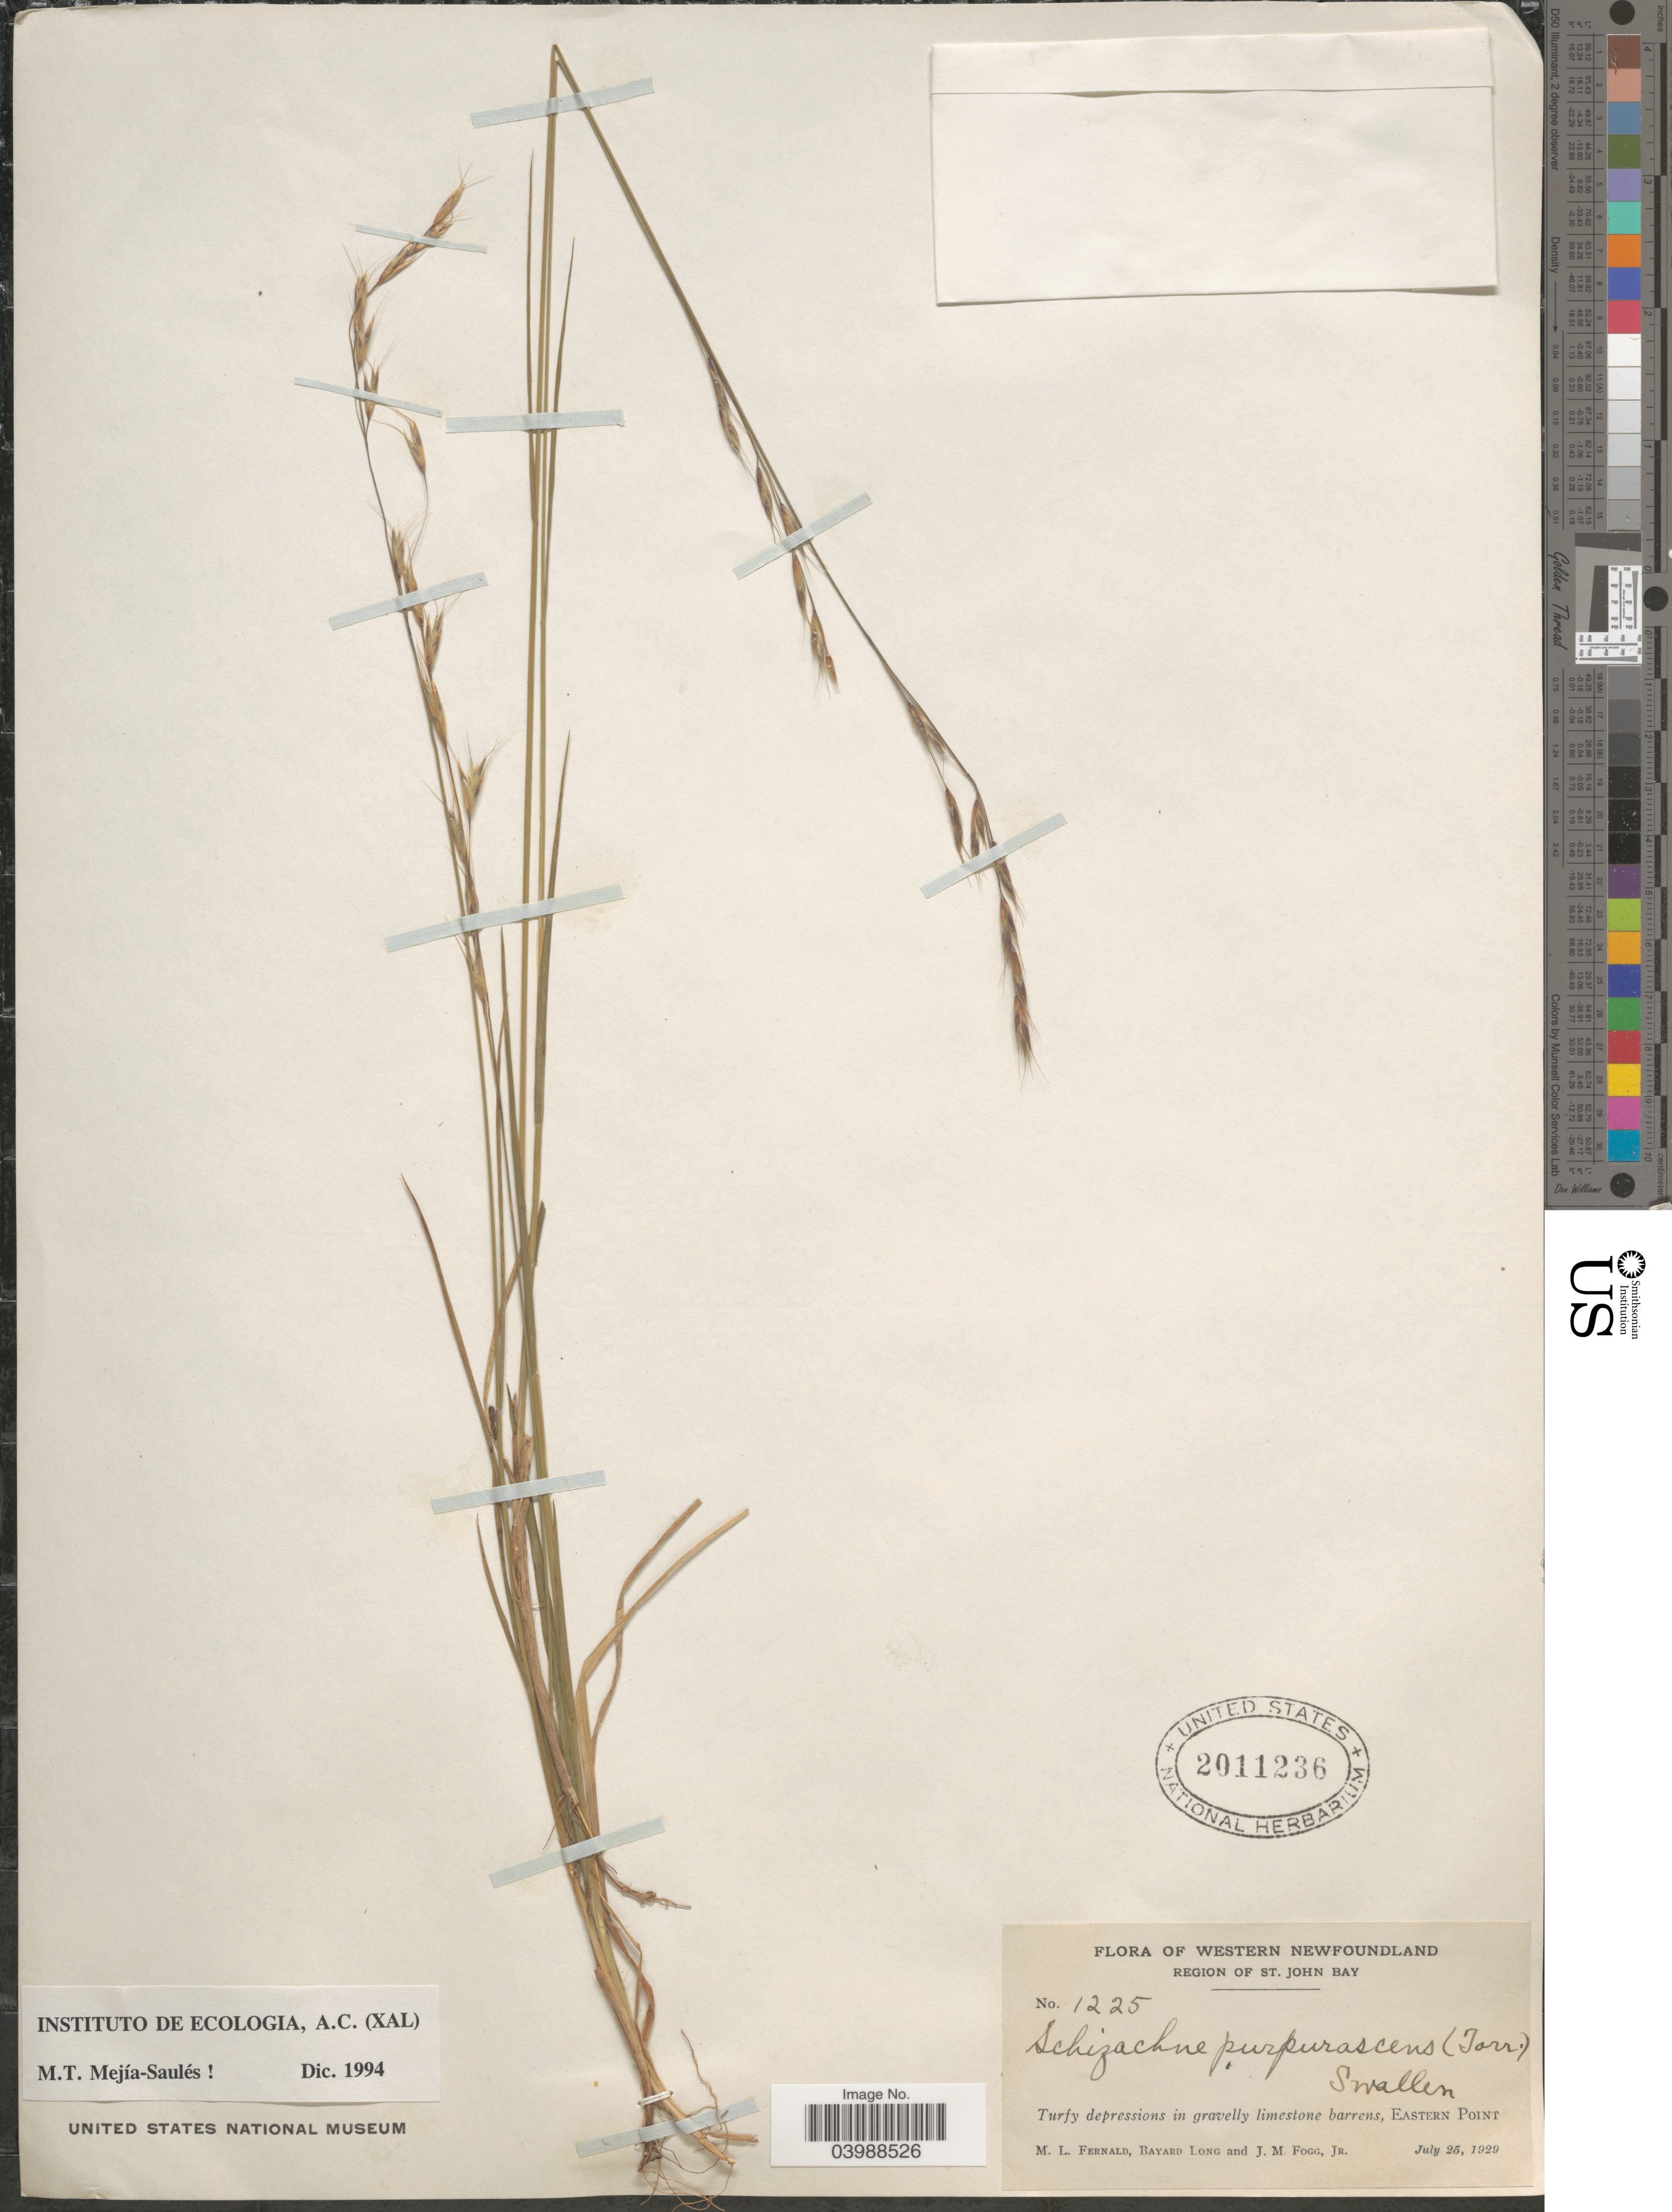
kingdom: Plantae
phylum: Tracheophyta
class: Liliopsida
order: Poales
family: Poaceae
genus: Schizachne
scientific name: Schizachne purpurascens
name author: (Torr.) Swallen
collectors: M. L. Fernald, B. Long & J. Fogg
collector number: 1225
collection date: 1929-07-25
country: Canada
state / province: Newfoundland and Labrador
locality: Western Newfoundland. Region of St. John Bay. Eastern Point.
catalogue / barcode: US 2011236